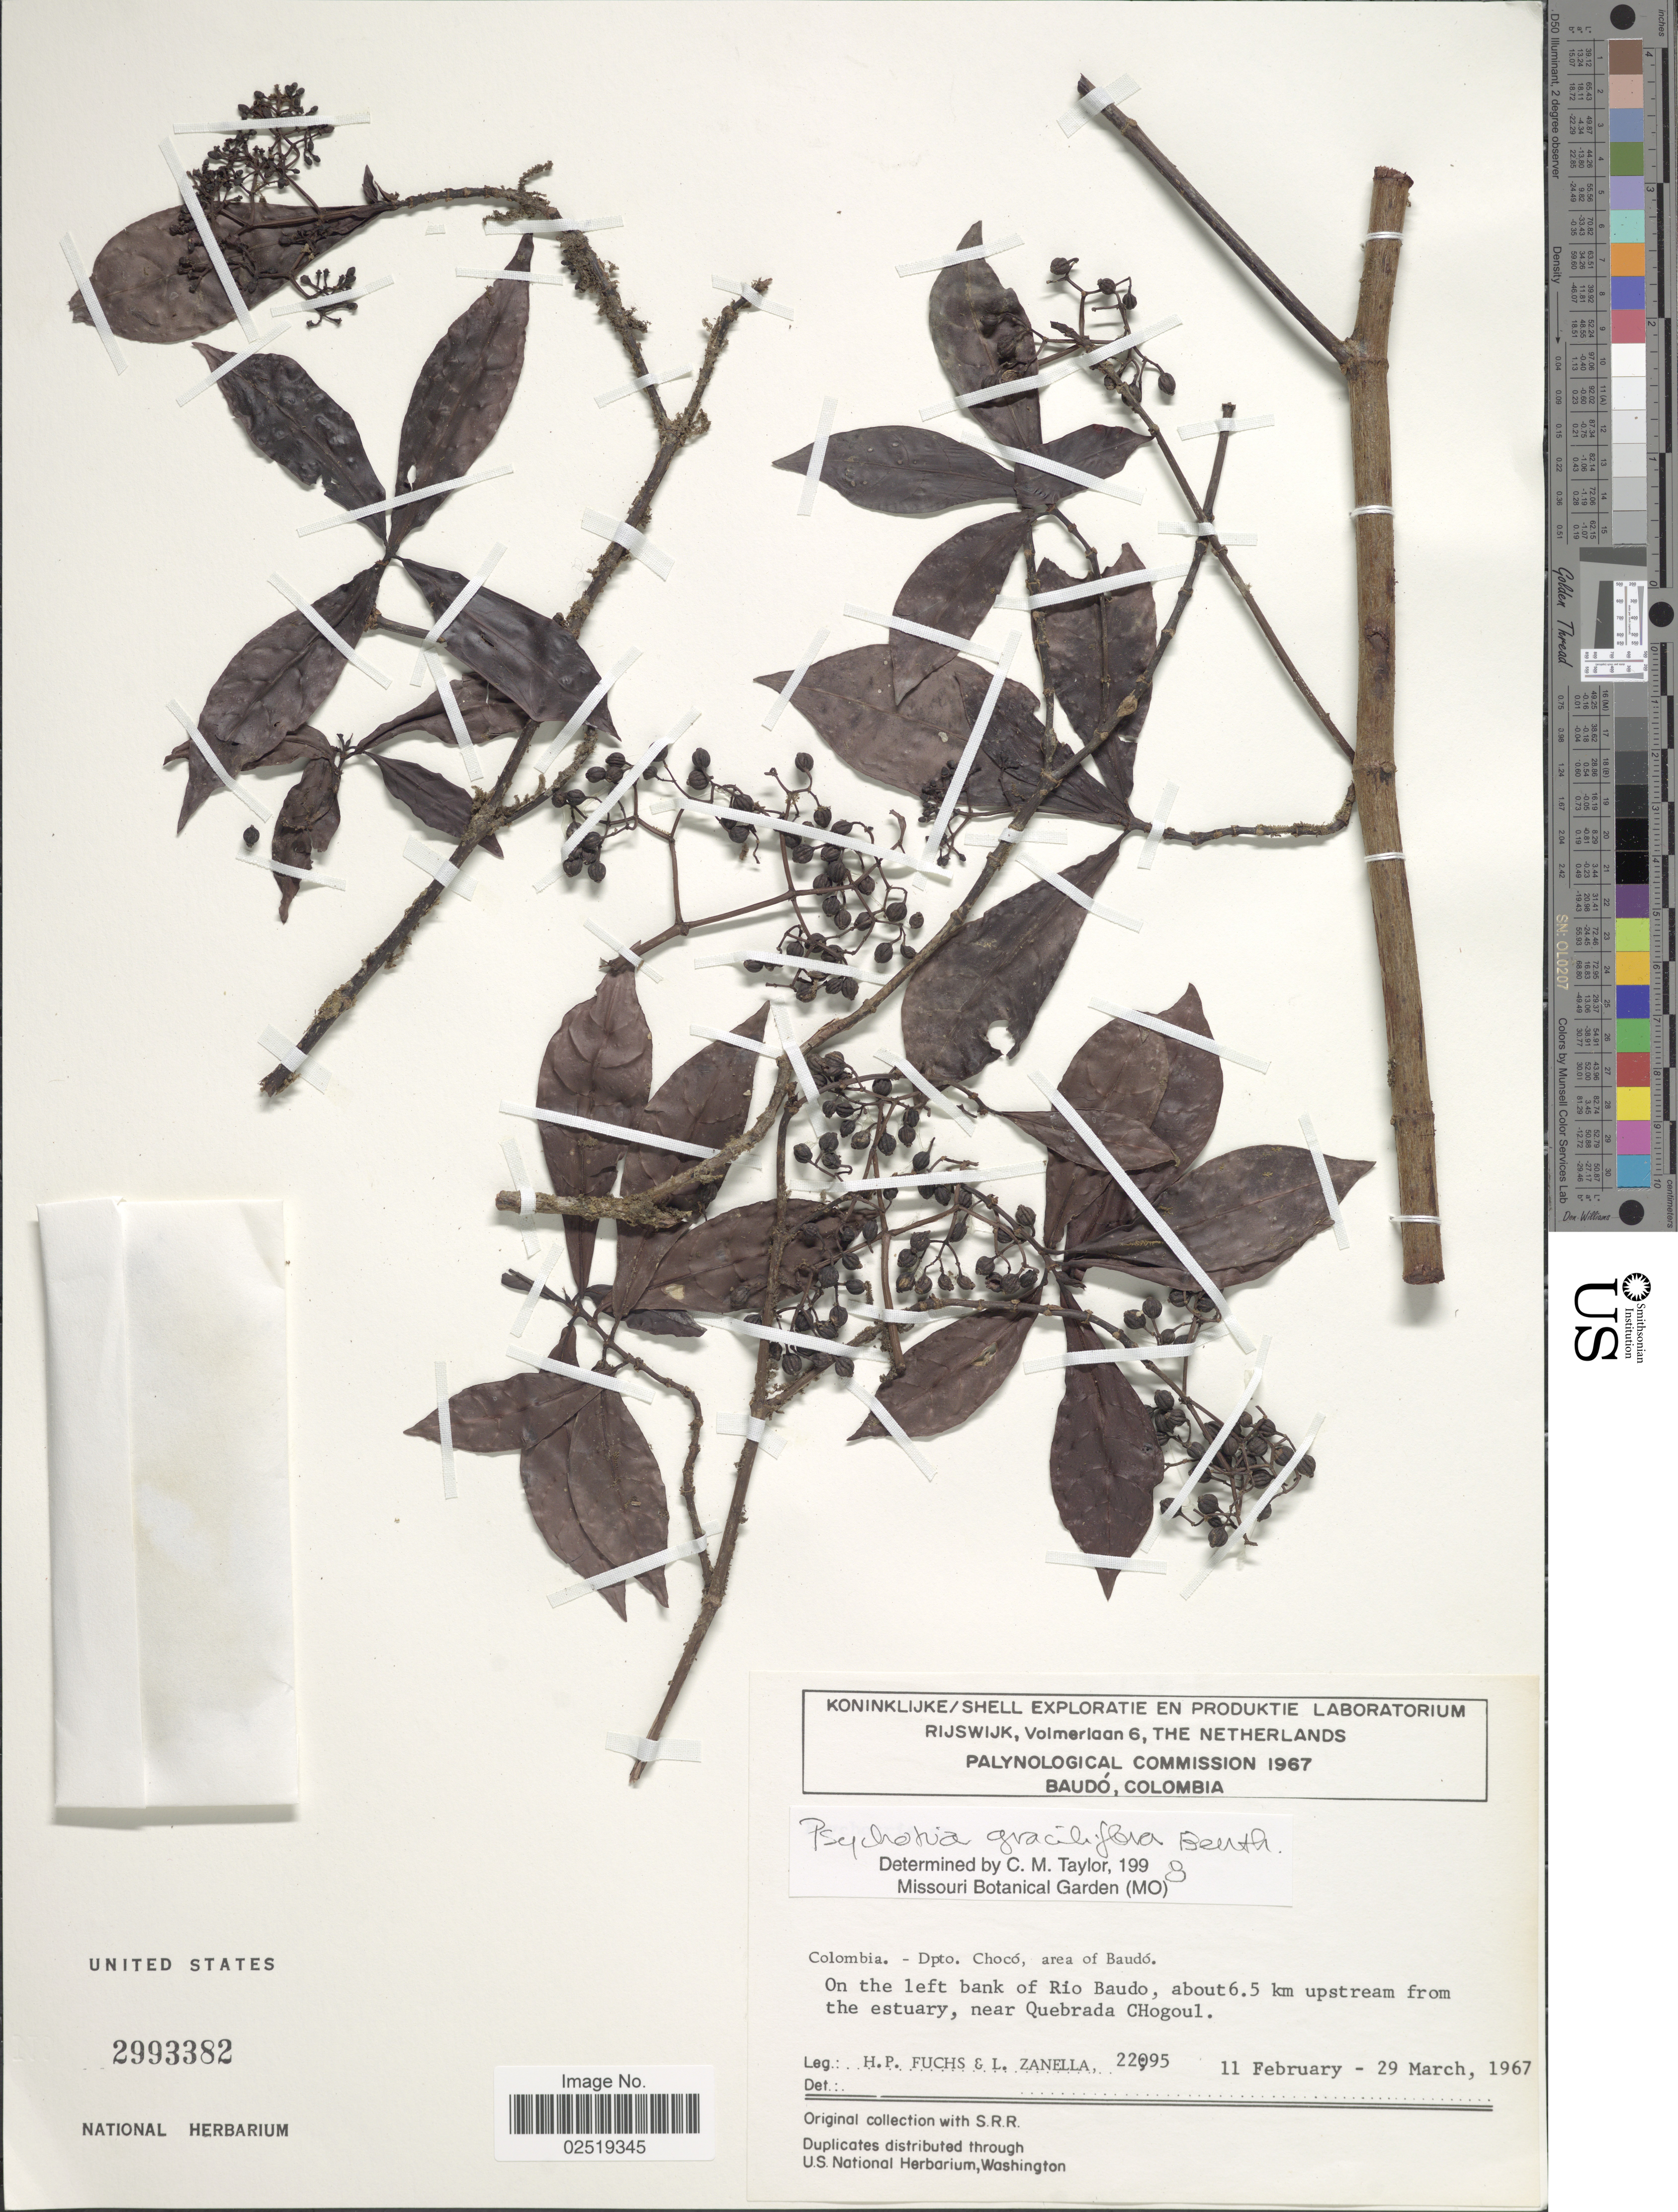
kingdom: Plantae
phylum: Tracheophyta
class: Magnoliopsida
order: Gentianales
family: Rubiaceae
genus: Psychotria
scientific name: Psychotria graciliflora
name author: Benth.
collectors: H. P. Fuchs & L. Zanella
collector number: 22095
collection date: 1967-02-11/1967-03-29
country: Colombia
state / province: Chocó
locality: Dpto. Choco, area of Baudo. On the left bank of Rio Baudo, about 6.5 km upstream from the estuary, near Quebrada Chogoul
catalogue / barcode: US 2993382